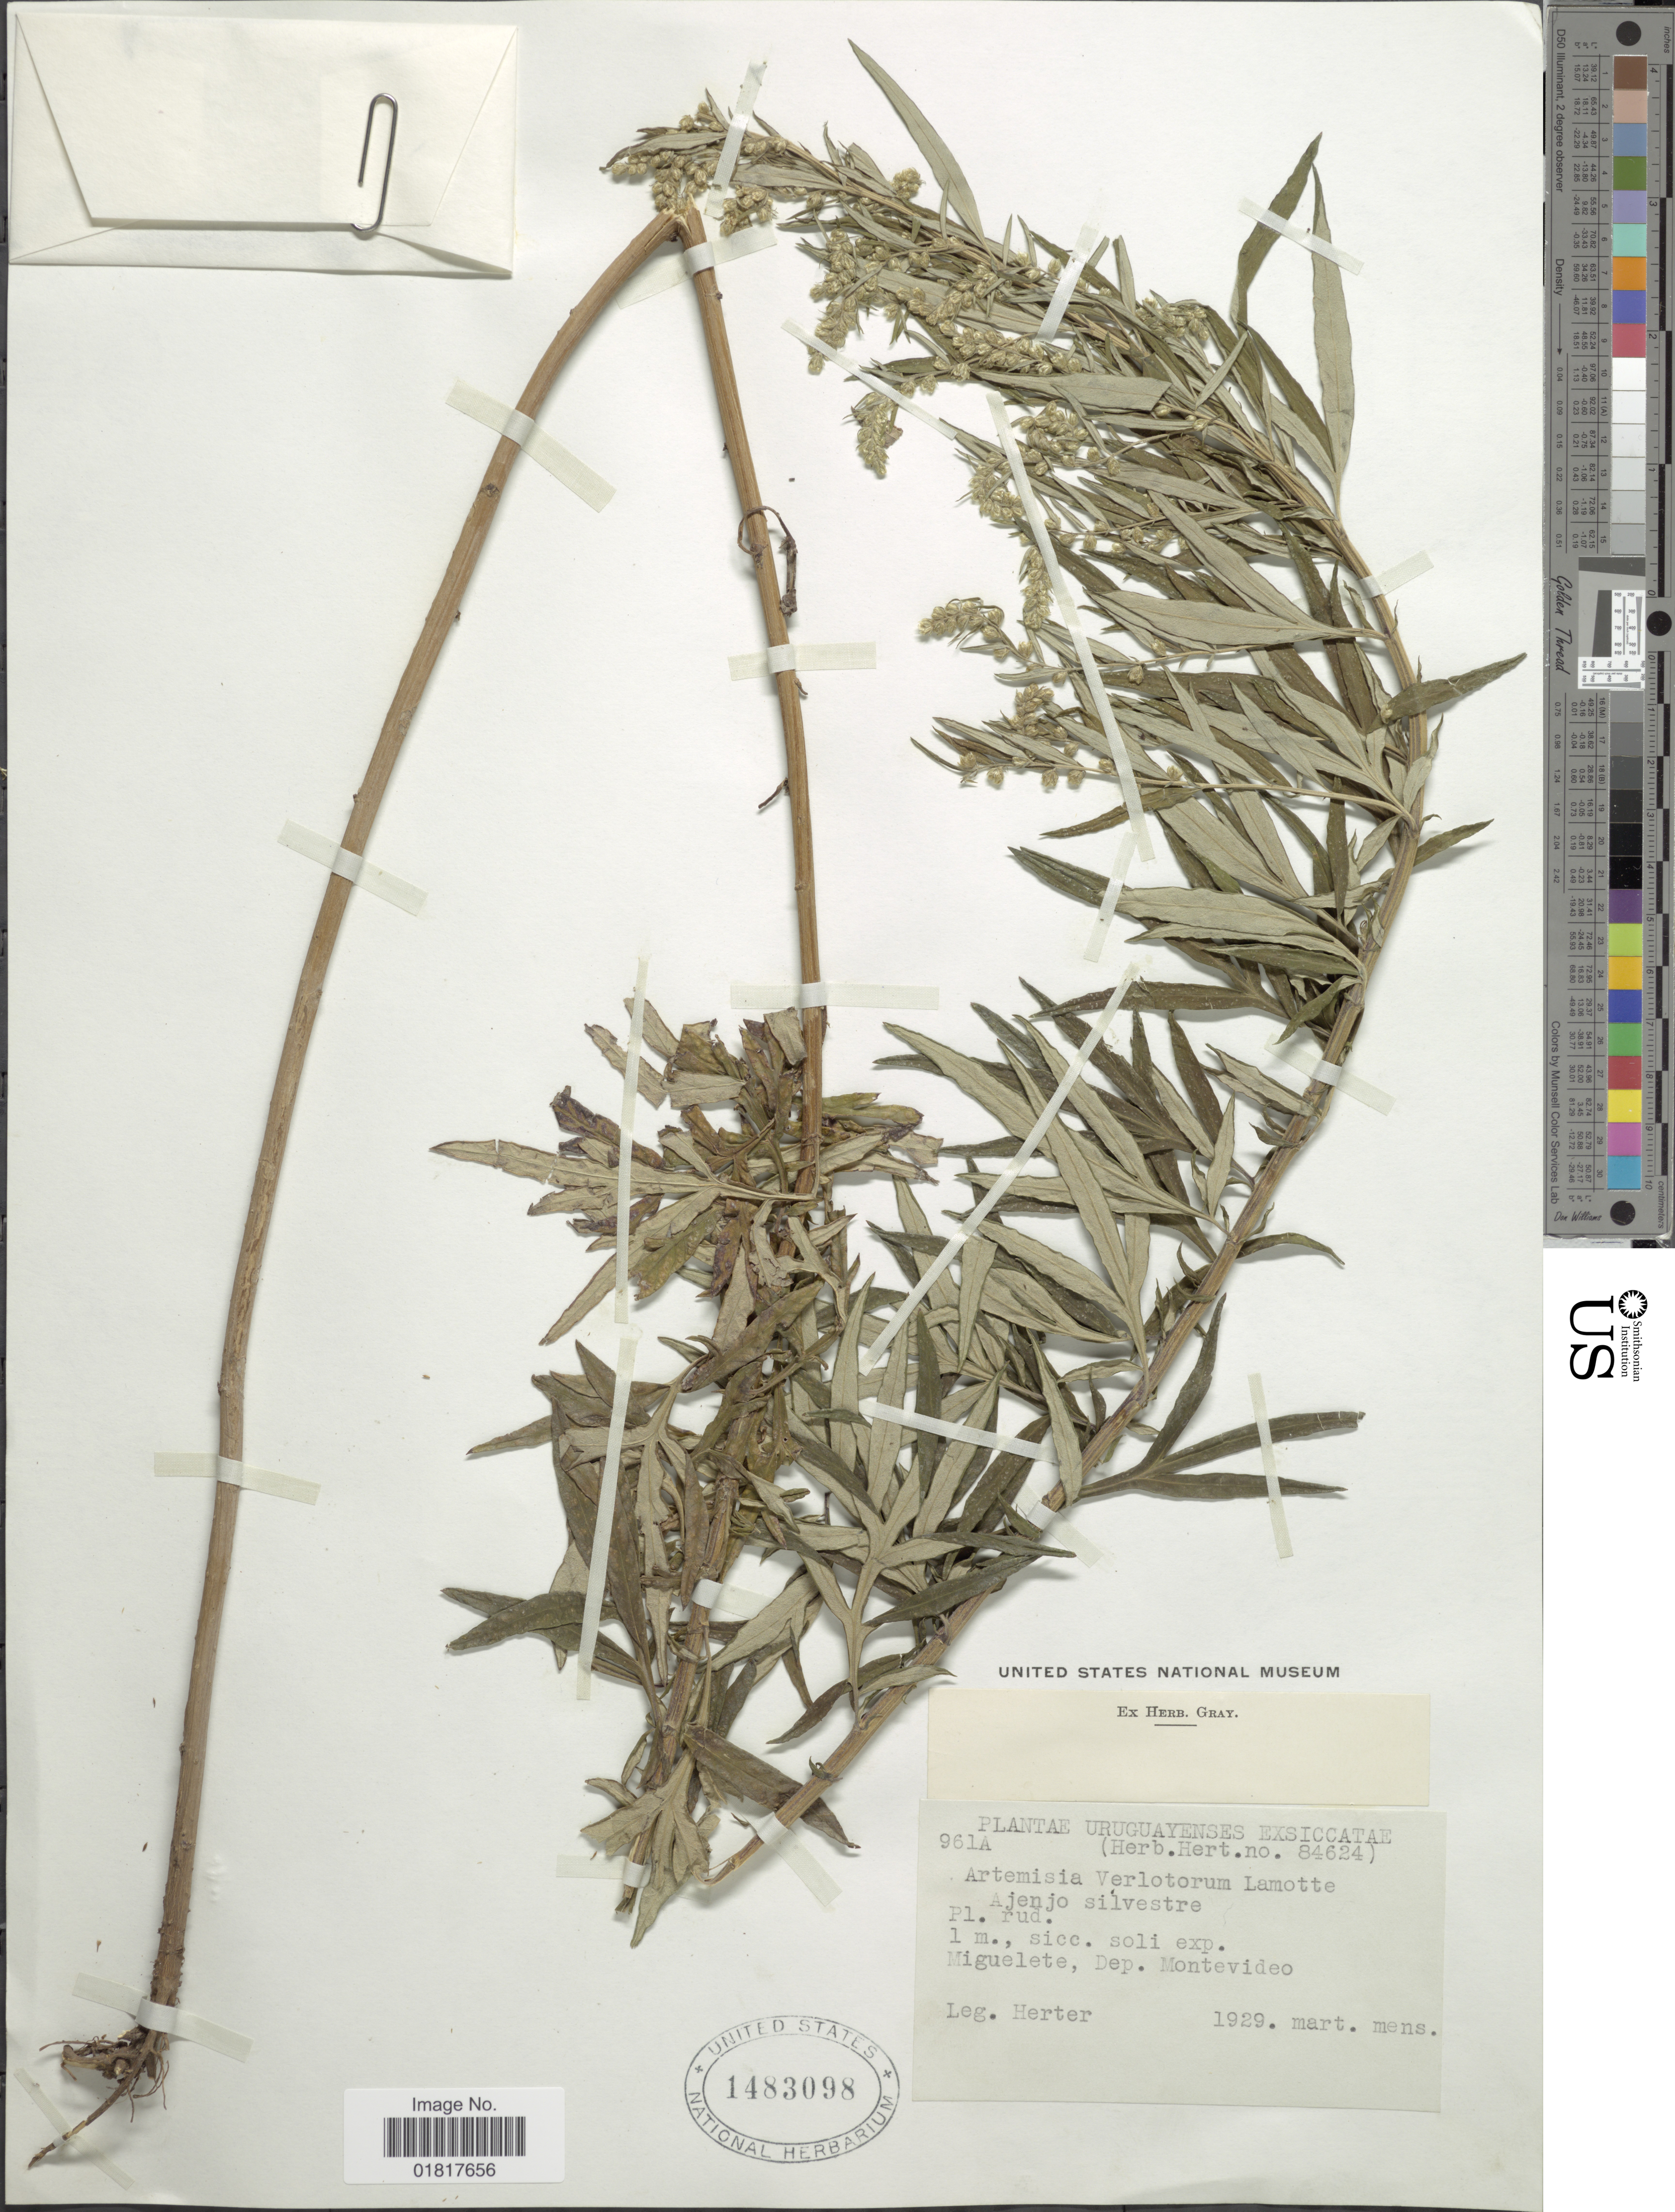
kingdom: Plantae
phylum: Tracheophyta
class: Magnoliopsida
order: Asterales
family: Asteraceae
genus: Artemisia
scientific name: Artemisia verlotorum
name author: Lamotte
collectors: Herter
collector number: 961A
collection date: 1929-03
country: Uruguay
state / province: Montevideo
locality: Miguelete, Dep. Montevideo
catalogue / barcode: US 1483098